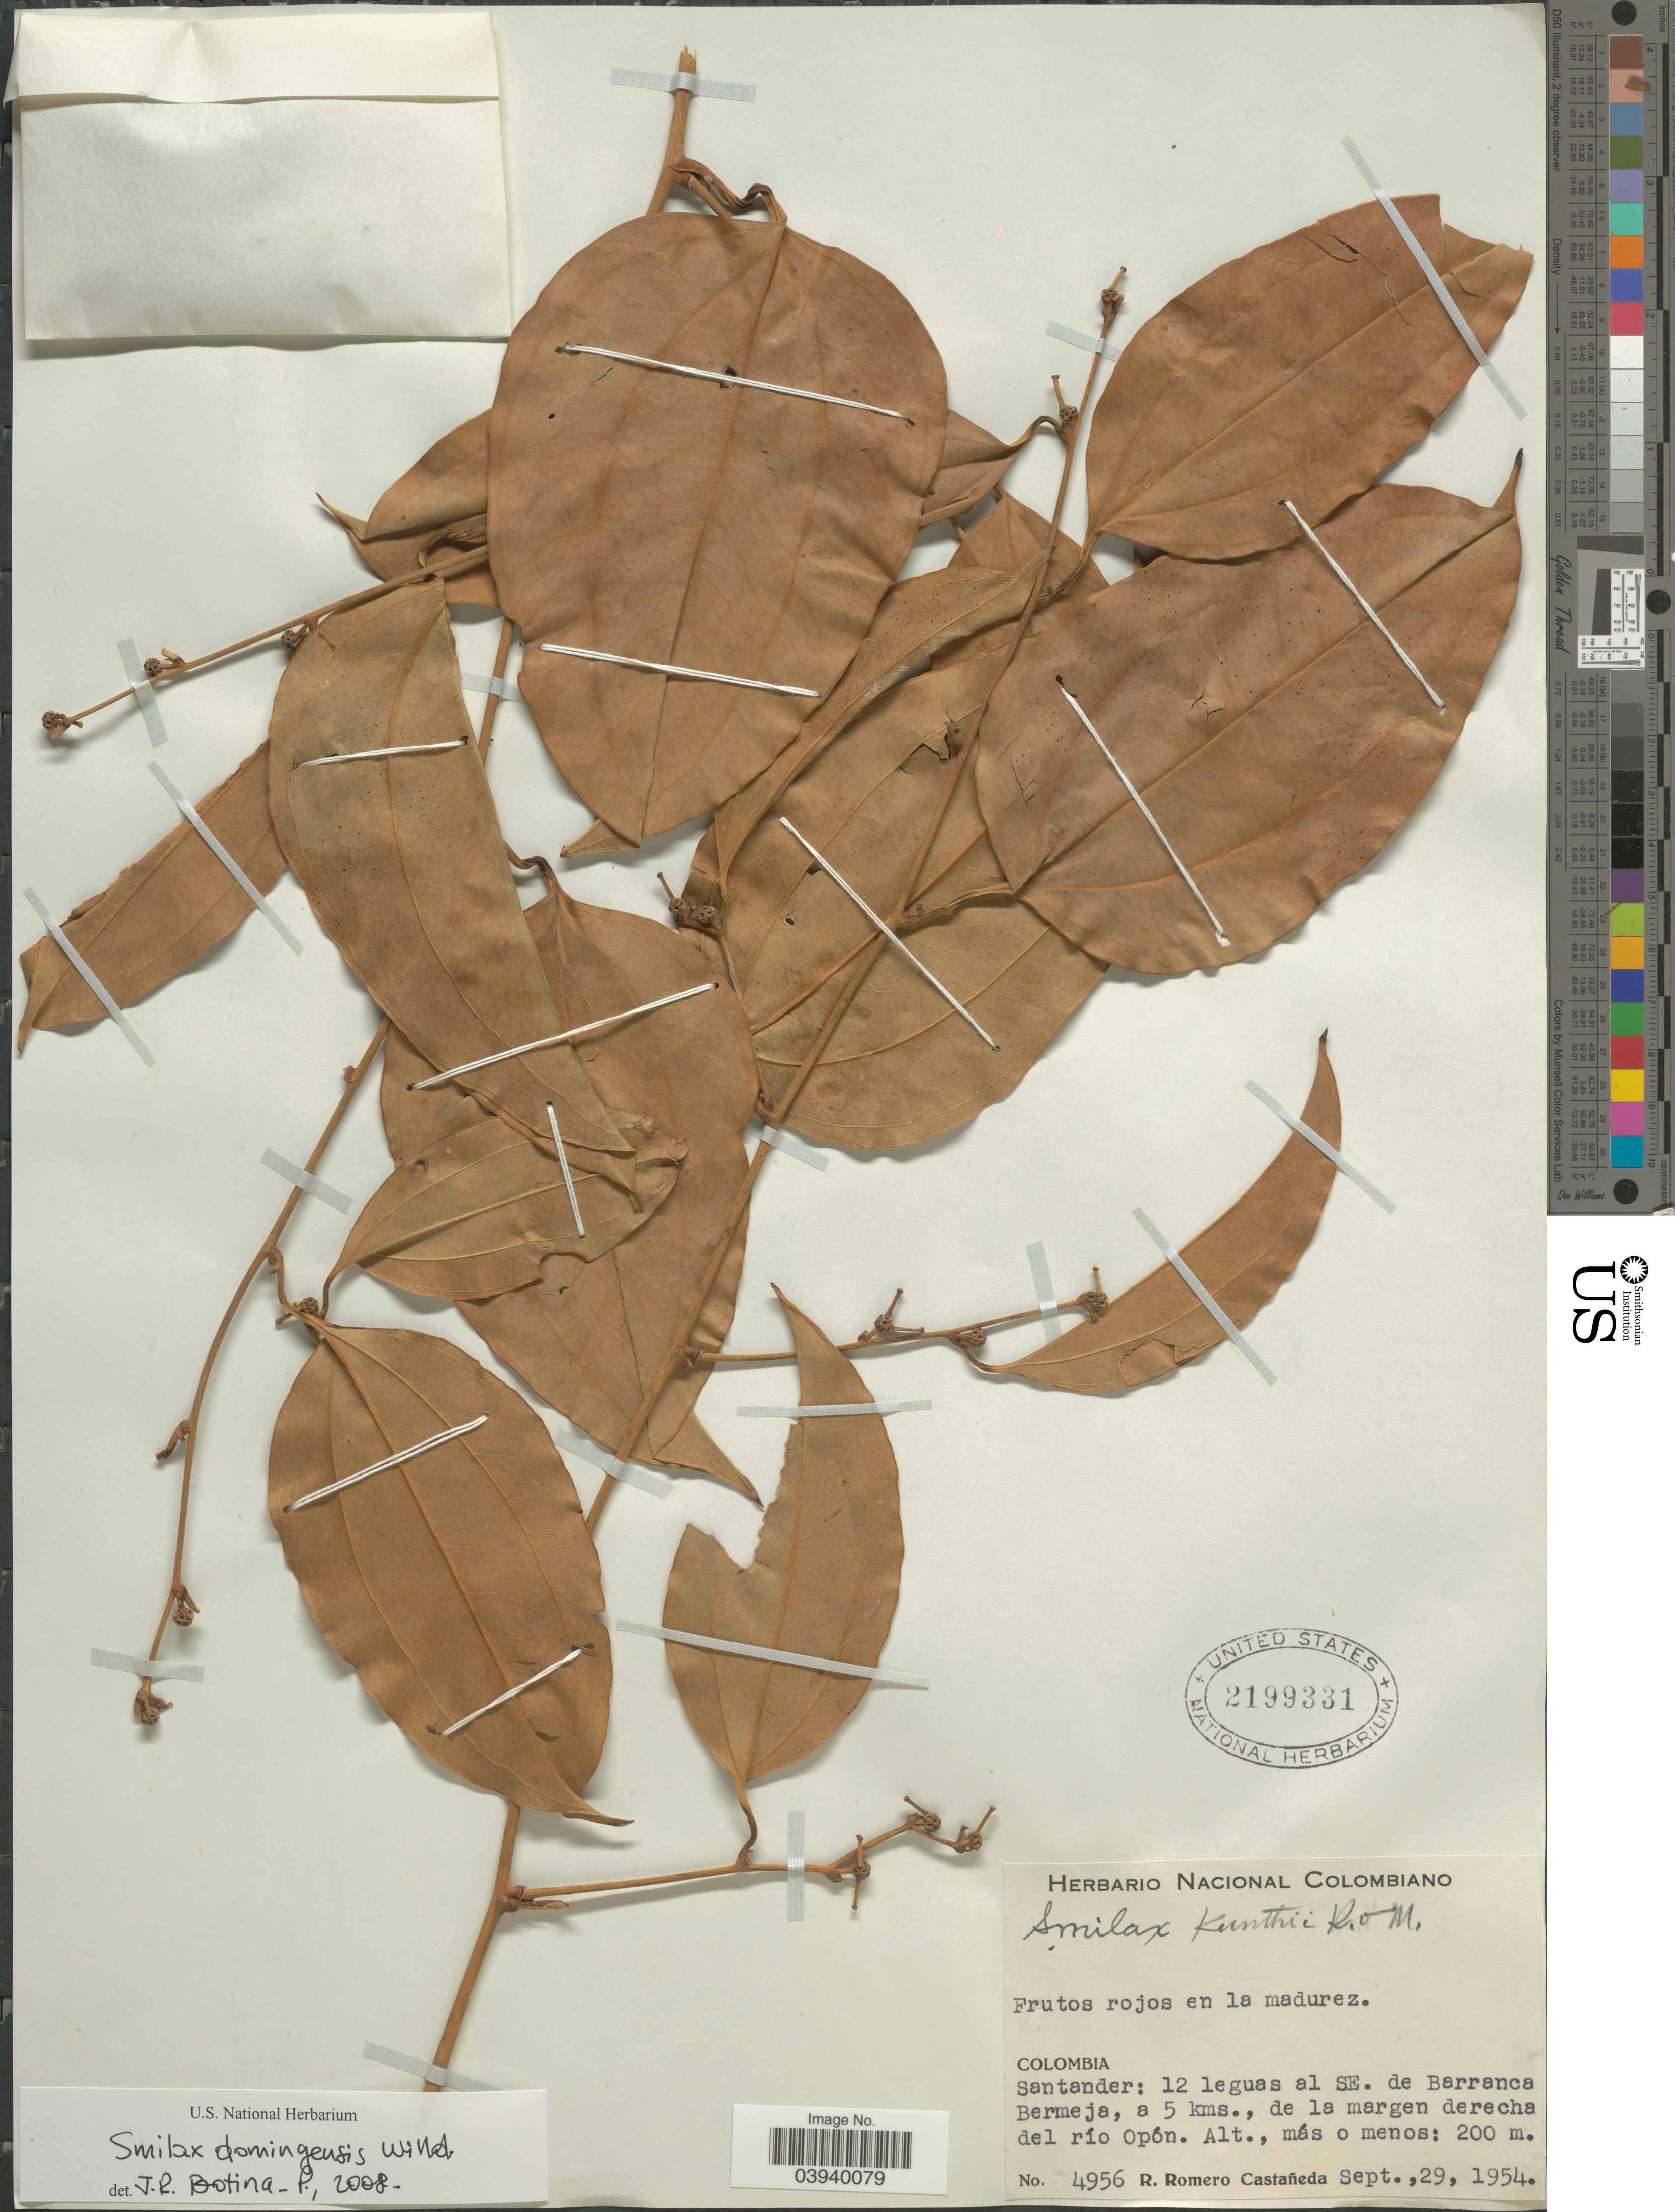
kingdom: Plantae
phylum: Tracheophyta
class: Liliopsida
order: Liliales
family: Smilacaceae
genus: Smilax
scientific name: Smilax domingensis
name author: Willd.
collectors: R. Romero Castañeda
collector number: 4956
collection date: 1954-09-29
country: Colombia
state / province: Santander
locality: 12 leguas al SE. de Barranca Bermeja, a 5 kms., de la margen derecha del río Opón.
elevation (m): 200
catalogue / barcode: US 2199331